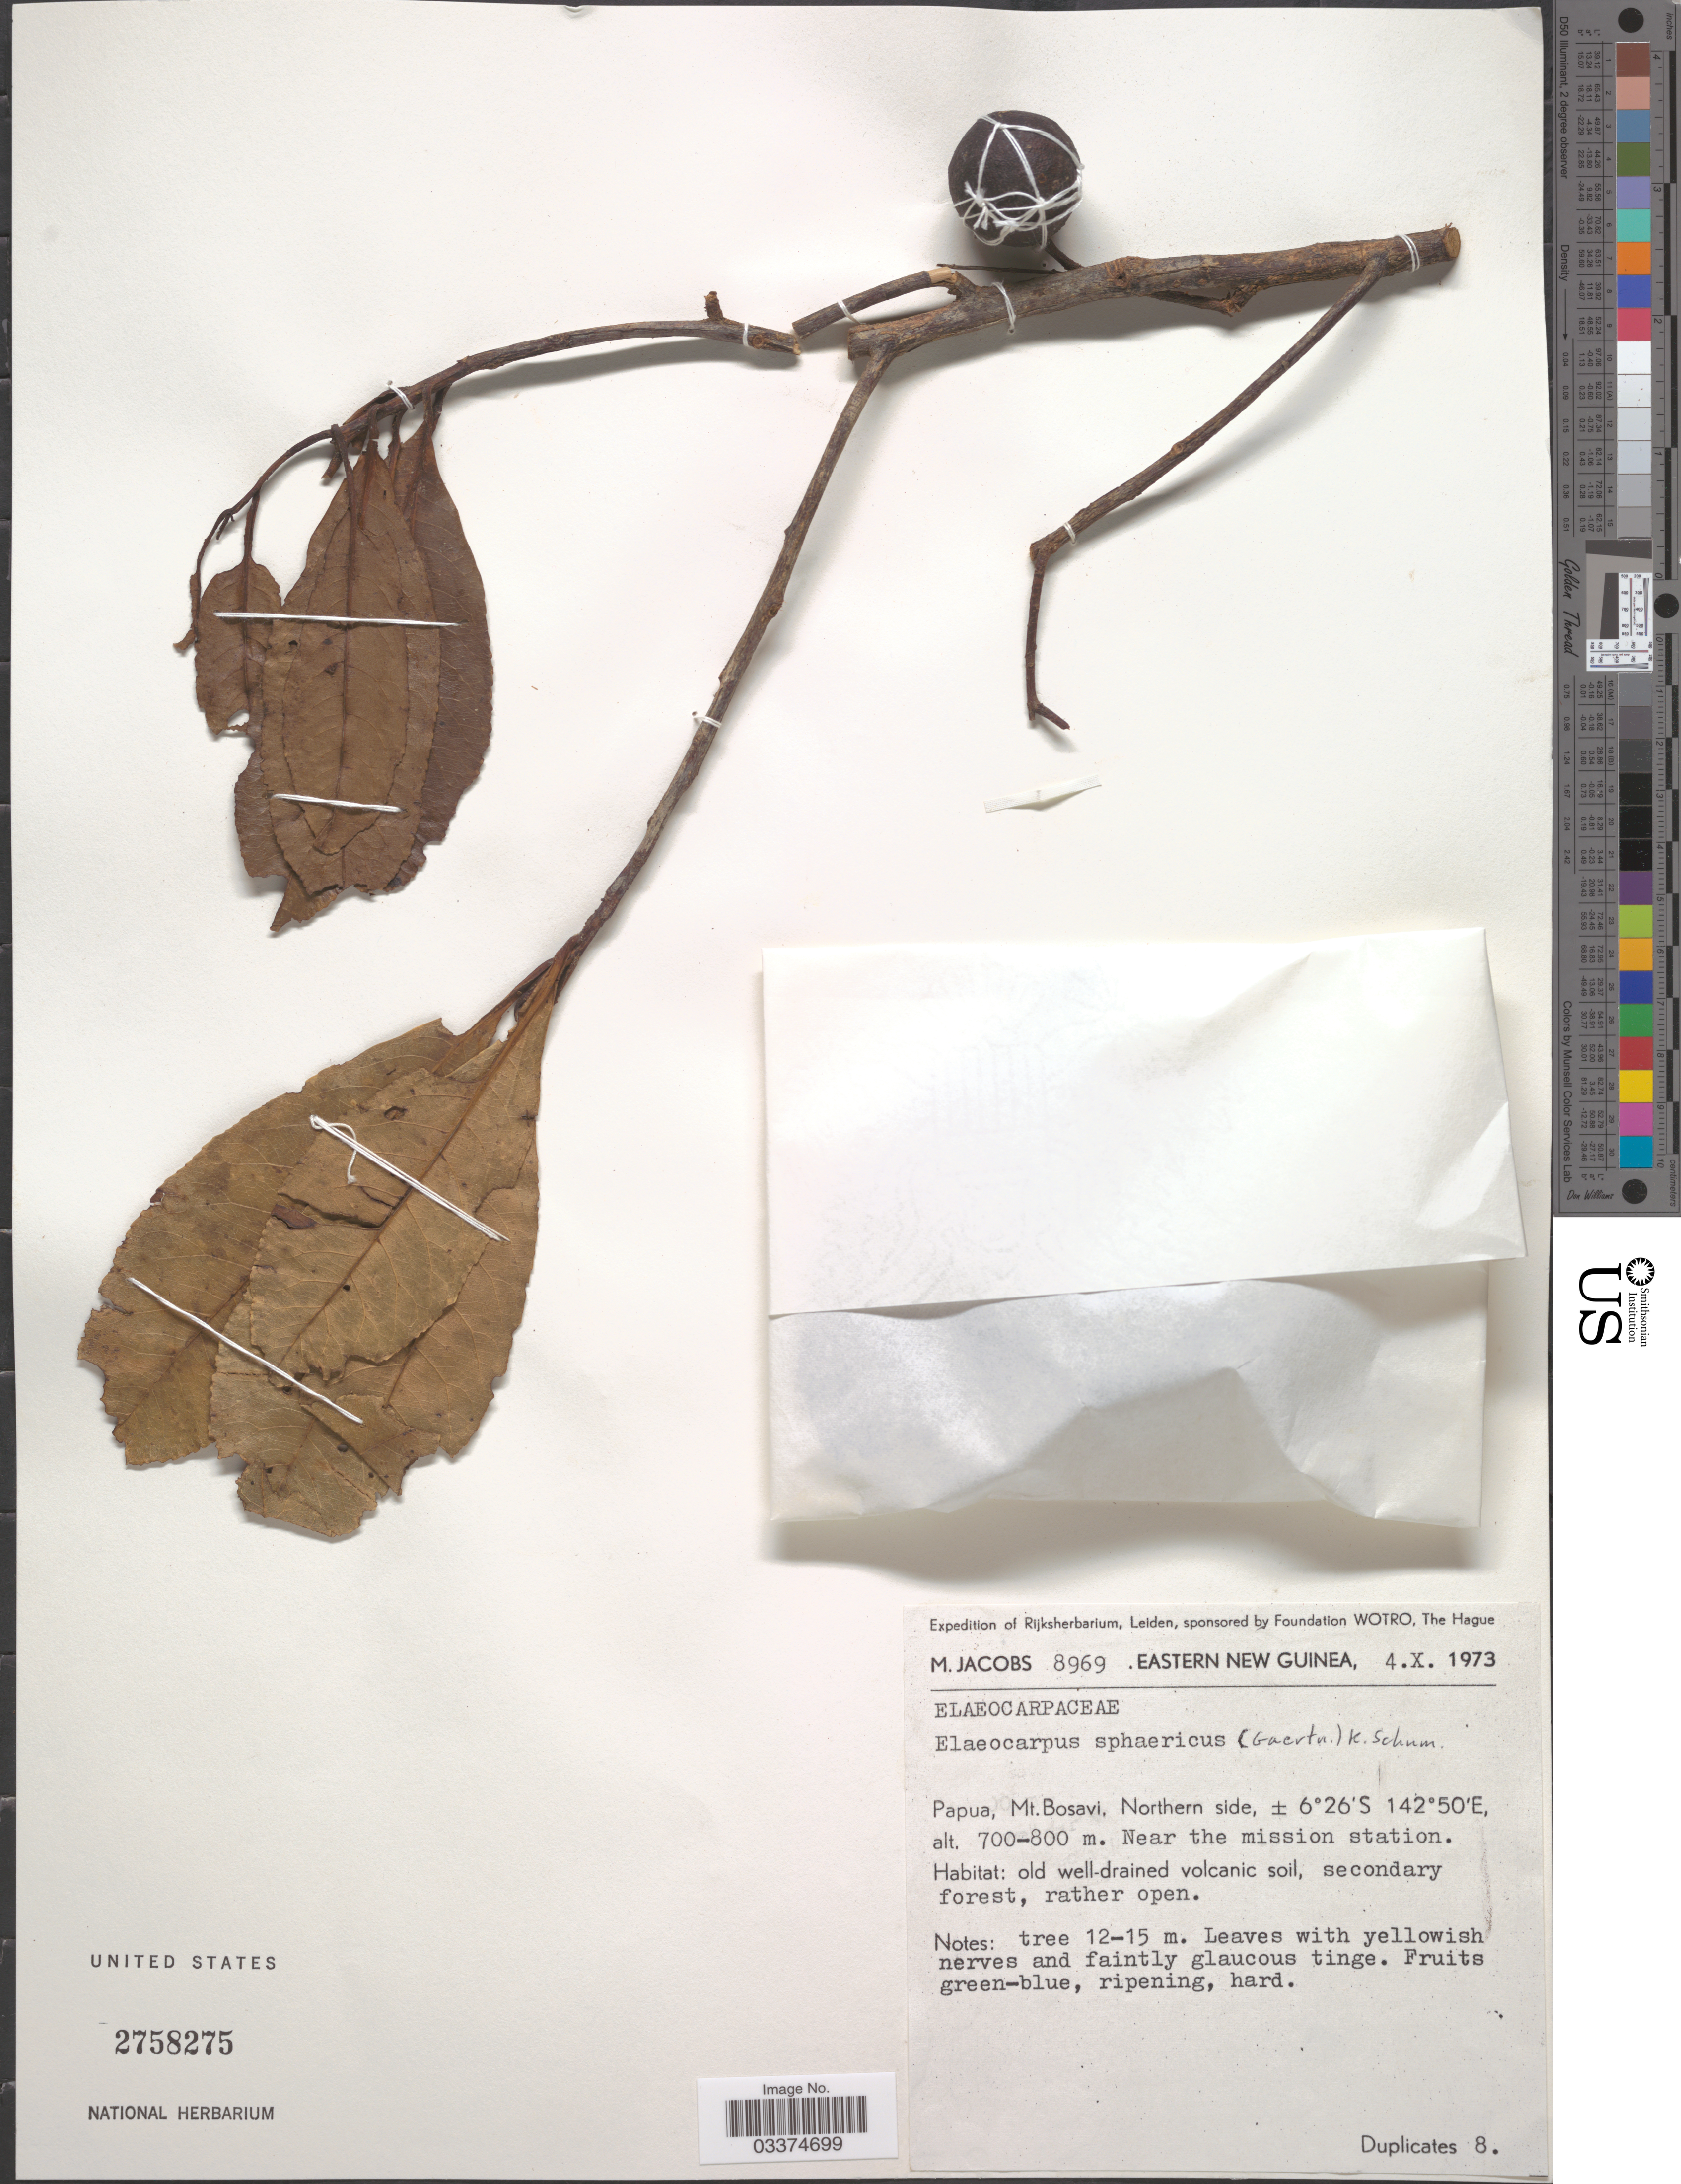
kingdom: Plantae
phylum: Tracheophyta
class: Magnoliopsida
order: Oxalidales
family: Elaeocarpaceae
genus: Elaeocarpus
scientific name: Elaeocarpus angustifolius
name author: Blume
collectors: M. Jacobs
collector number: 8969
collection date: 1973-10-04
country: Papua New Guinea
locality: Eastern New Guinea. Papua, Mt. Bosavi. Northern side. Near the mission station.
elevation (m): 700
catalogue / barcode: US 2758275